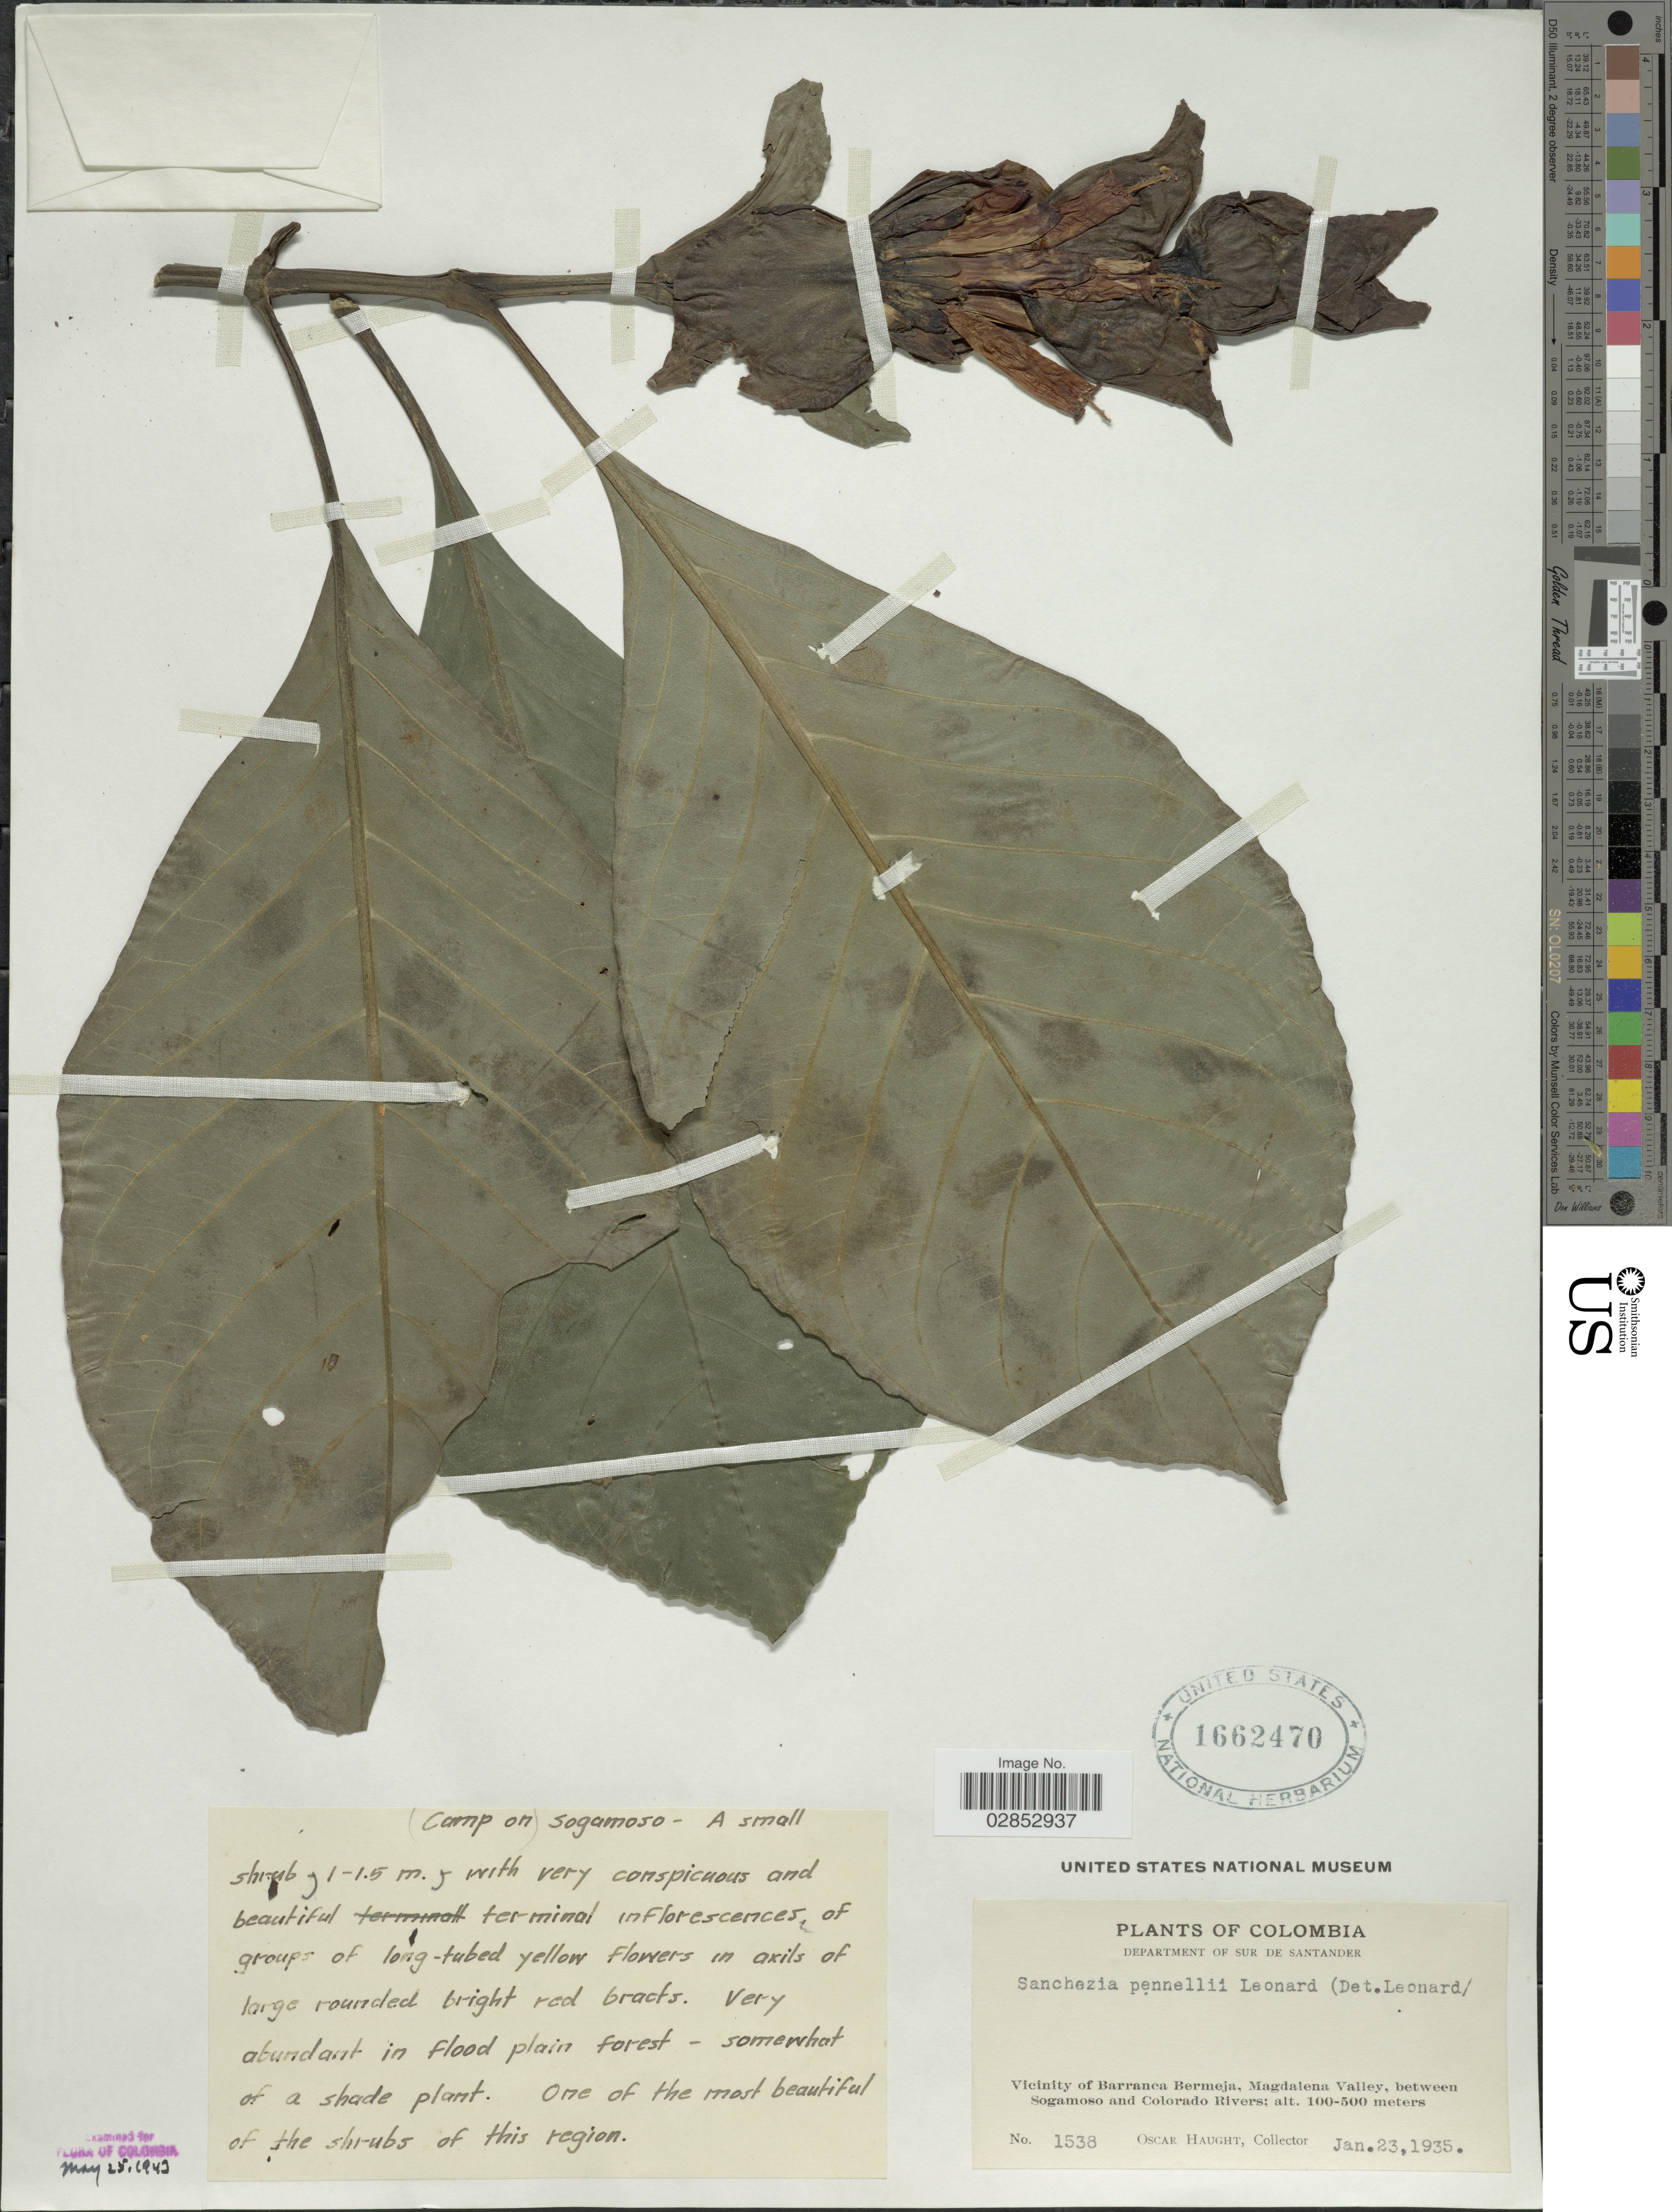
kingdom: Plantae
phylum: Tracheophyta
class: Magnoliopsida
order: Lamiales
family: Acanthaceae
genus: Sanchezia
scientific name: Sanchezia macrocnemis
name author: (Nees) Wassh.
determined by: Azevedo, Igor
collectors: O. L. Haught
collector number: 1538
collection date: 1935-01-23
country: Colombia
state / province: Santander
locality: Department of Sur de Santander, Vicinity of Barranca Bermeja, Magdalena Valley, between Sogamoso and Colorado Rivers.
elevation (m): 100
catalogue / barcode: US 1662470